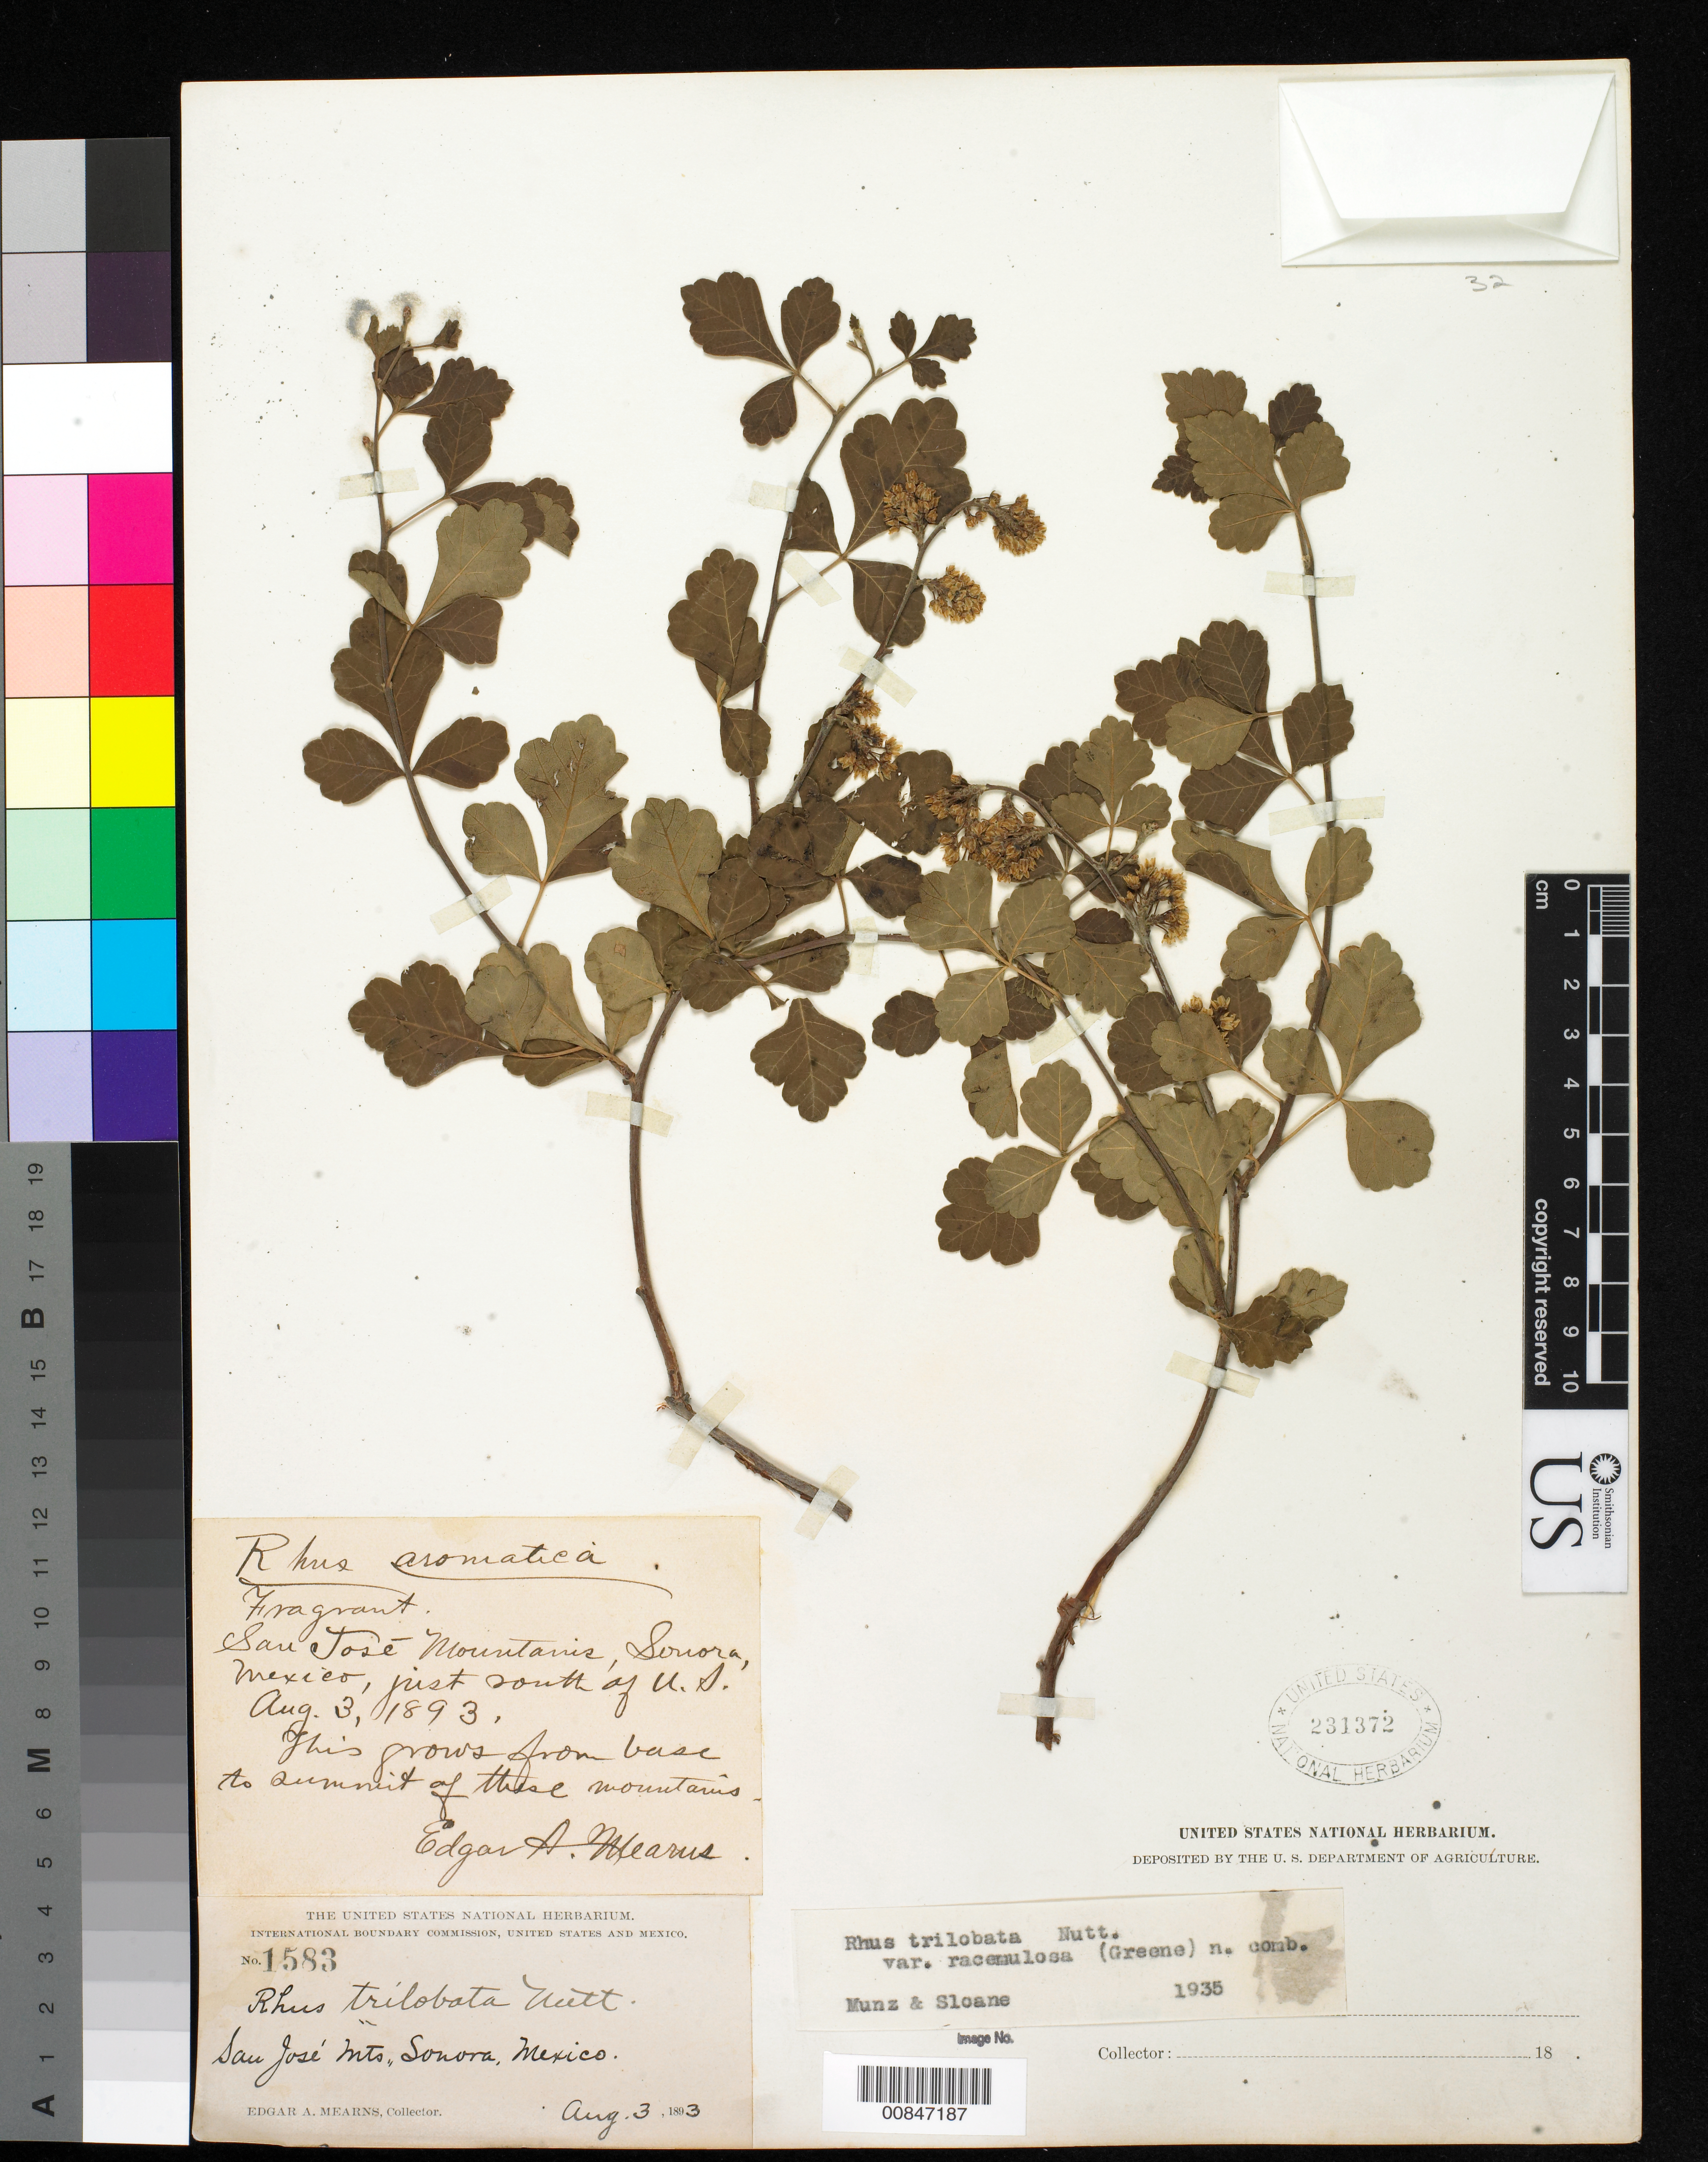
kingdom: Plantae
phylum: Tracheophyta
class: Magnoliopsida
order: Sapindales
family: Anacardiaceae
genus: Rhus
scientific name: Rhus trilobata var. racemulosa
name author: (Greene) F.A. Barkley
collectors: E. A. Mearns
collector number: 1583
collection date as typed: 03 Aug 1893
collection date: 1893-08-03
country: Mexico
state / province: Sonora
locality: San José Mts., Sonora, just south of U.S.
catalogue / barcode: US 231372